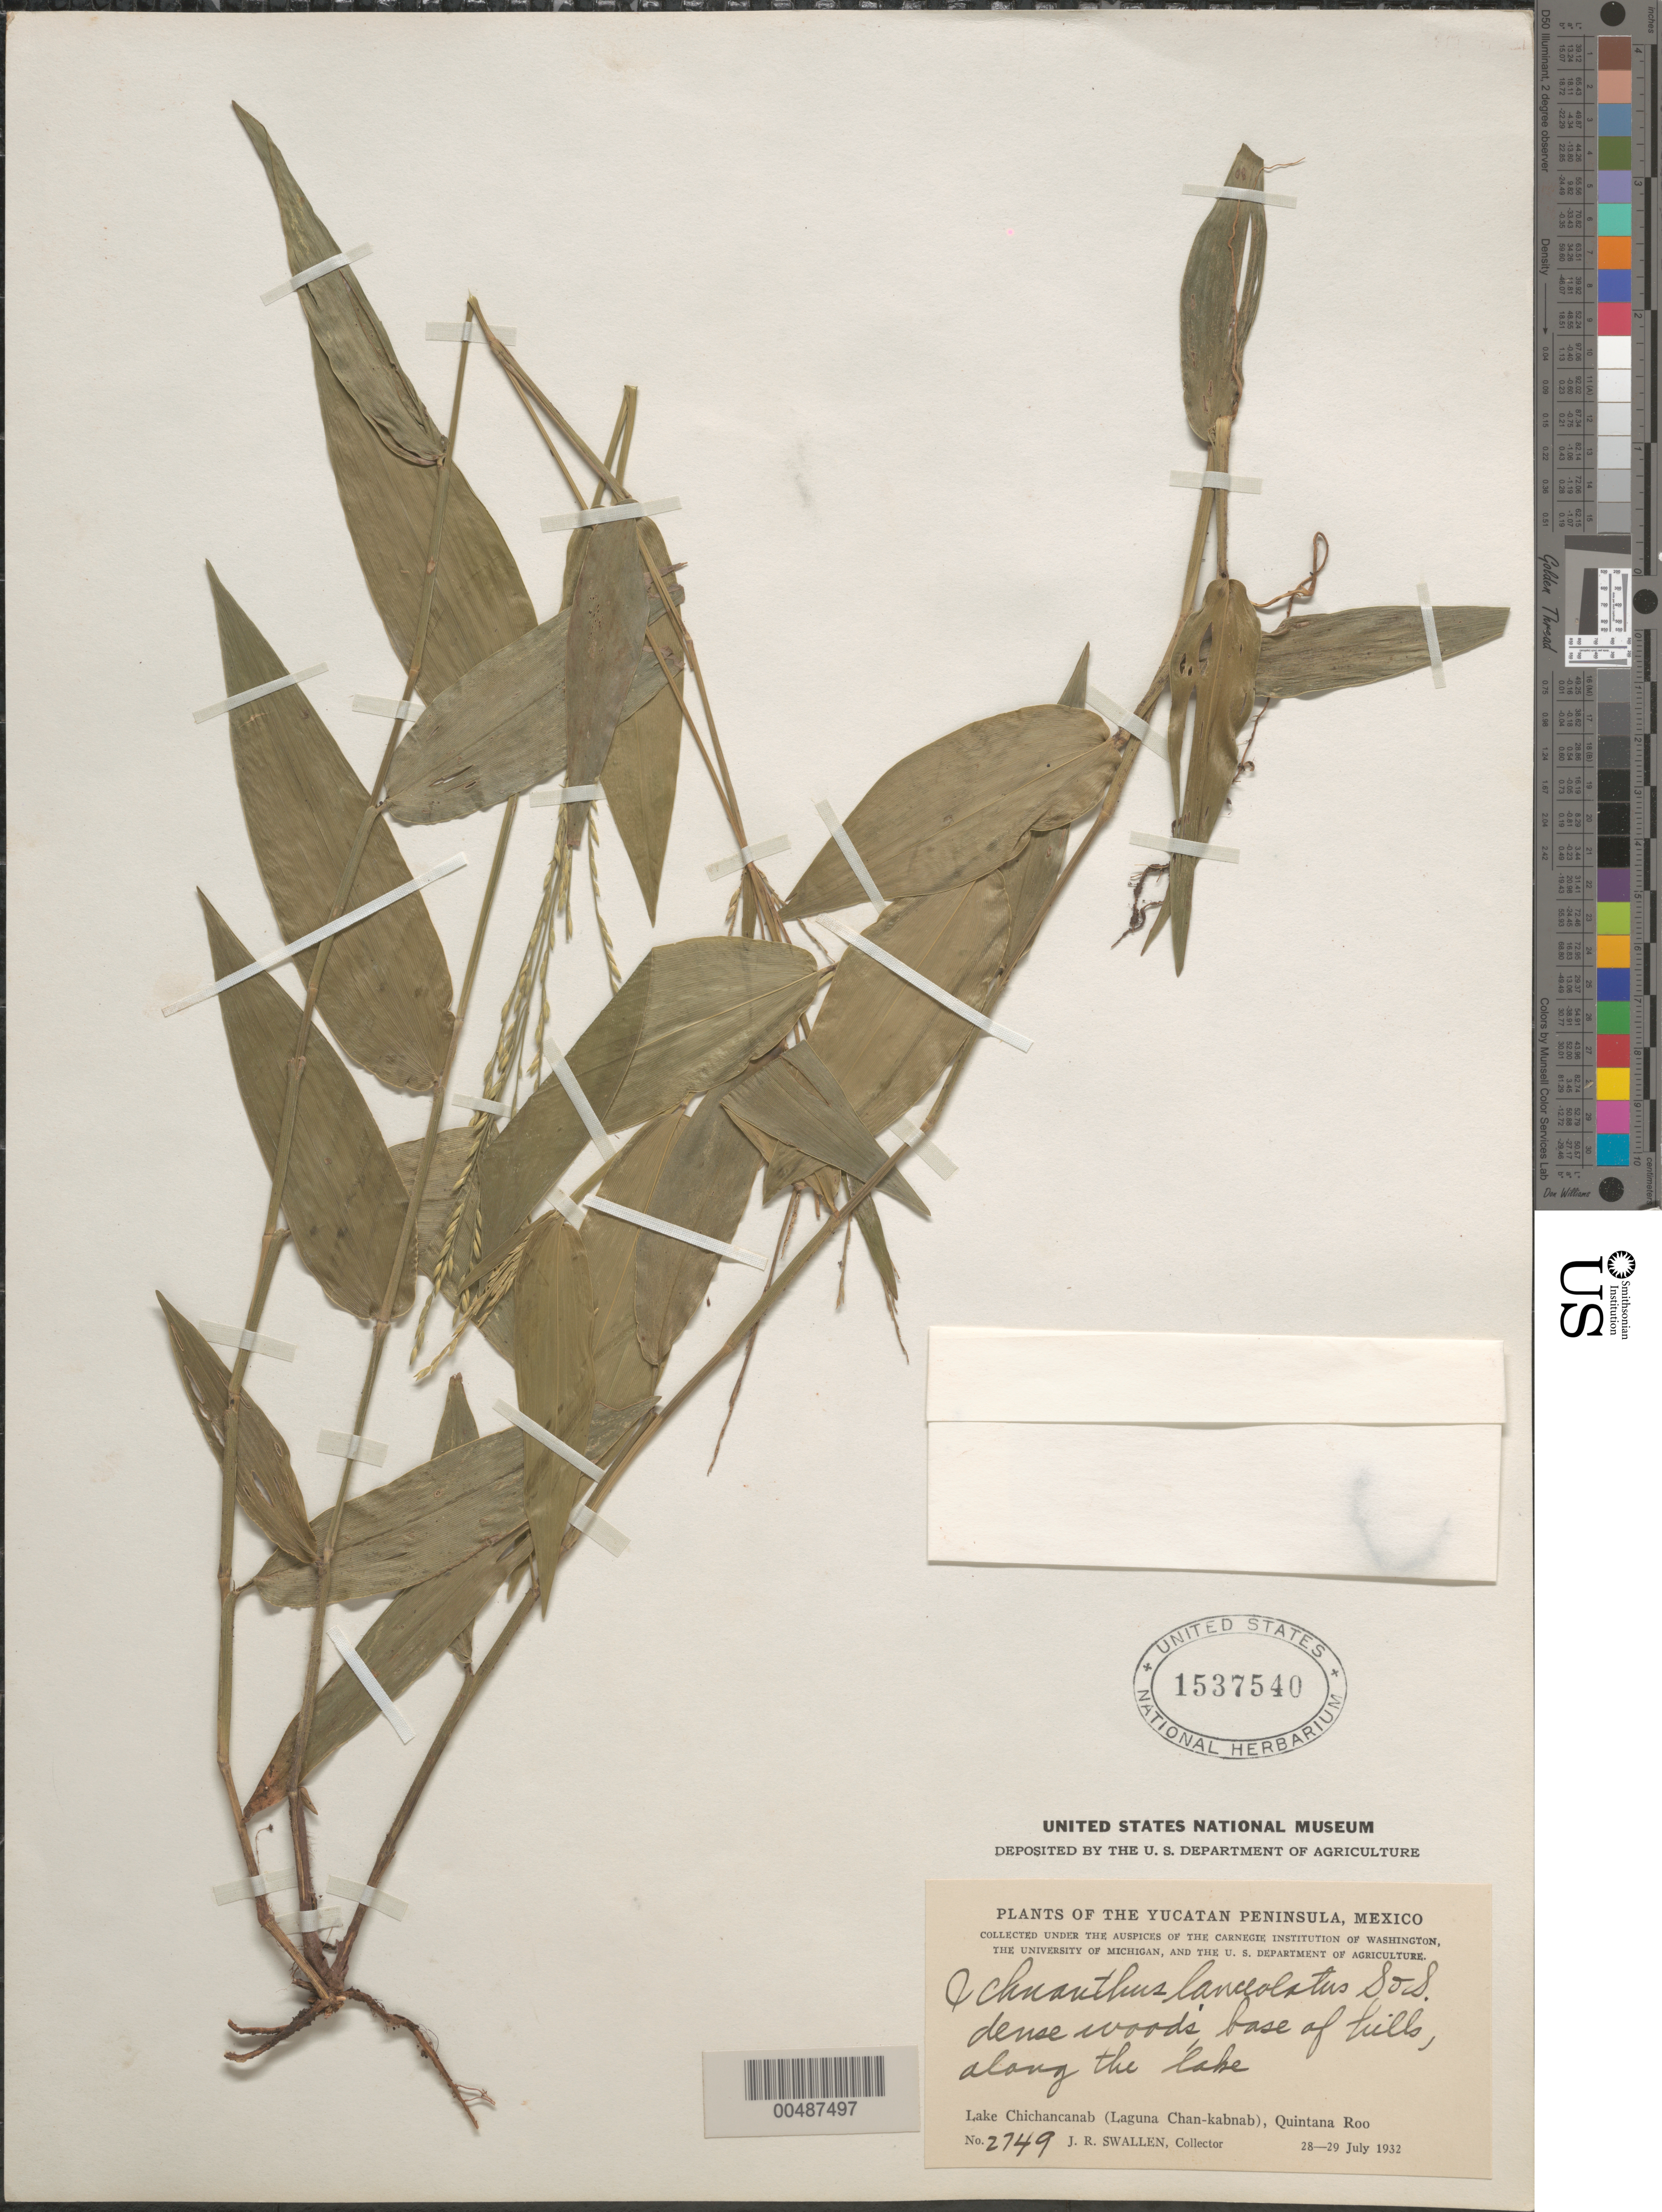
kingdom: Plantae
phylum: Tracheophyta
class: Liliopsida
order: Poales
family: Poaceae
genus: Ichnanthus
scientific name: Ichnanthus lanceolatus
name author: Scribn. & J.G. Sm.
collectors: J. R. Swallen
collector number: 2749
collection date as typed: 28 Jul 1932 to 29 Jul 1932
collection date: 1932-07-28/1932-07-29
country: Mexico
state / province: Quintana Roo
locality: Yucatan Peninsula, Lake Chichancanab (Laguna Chan-kabnab)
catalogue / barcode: US 1537540